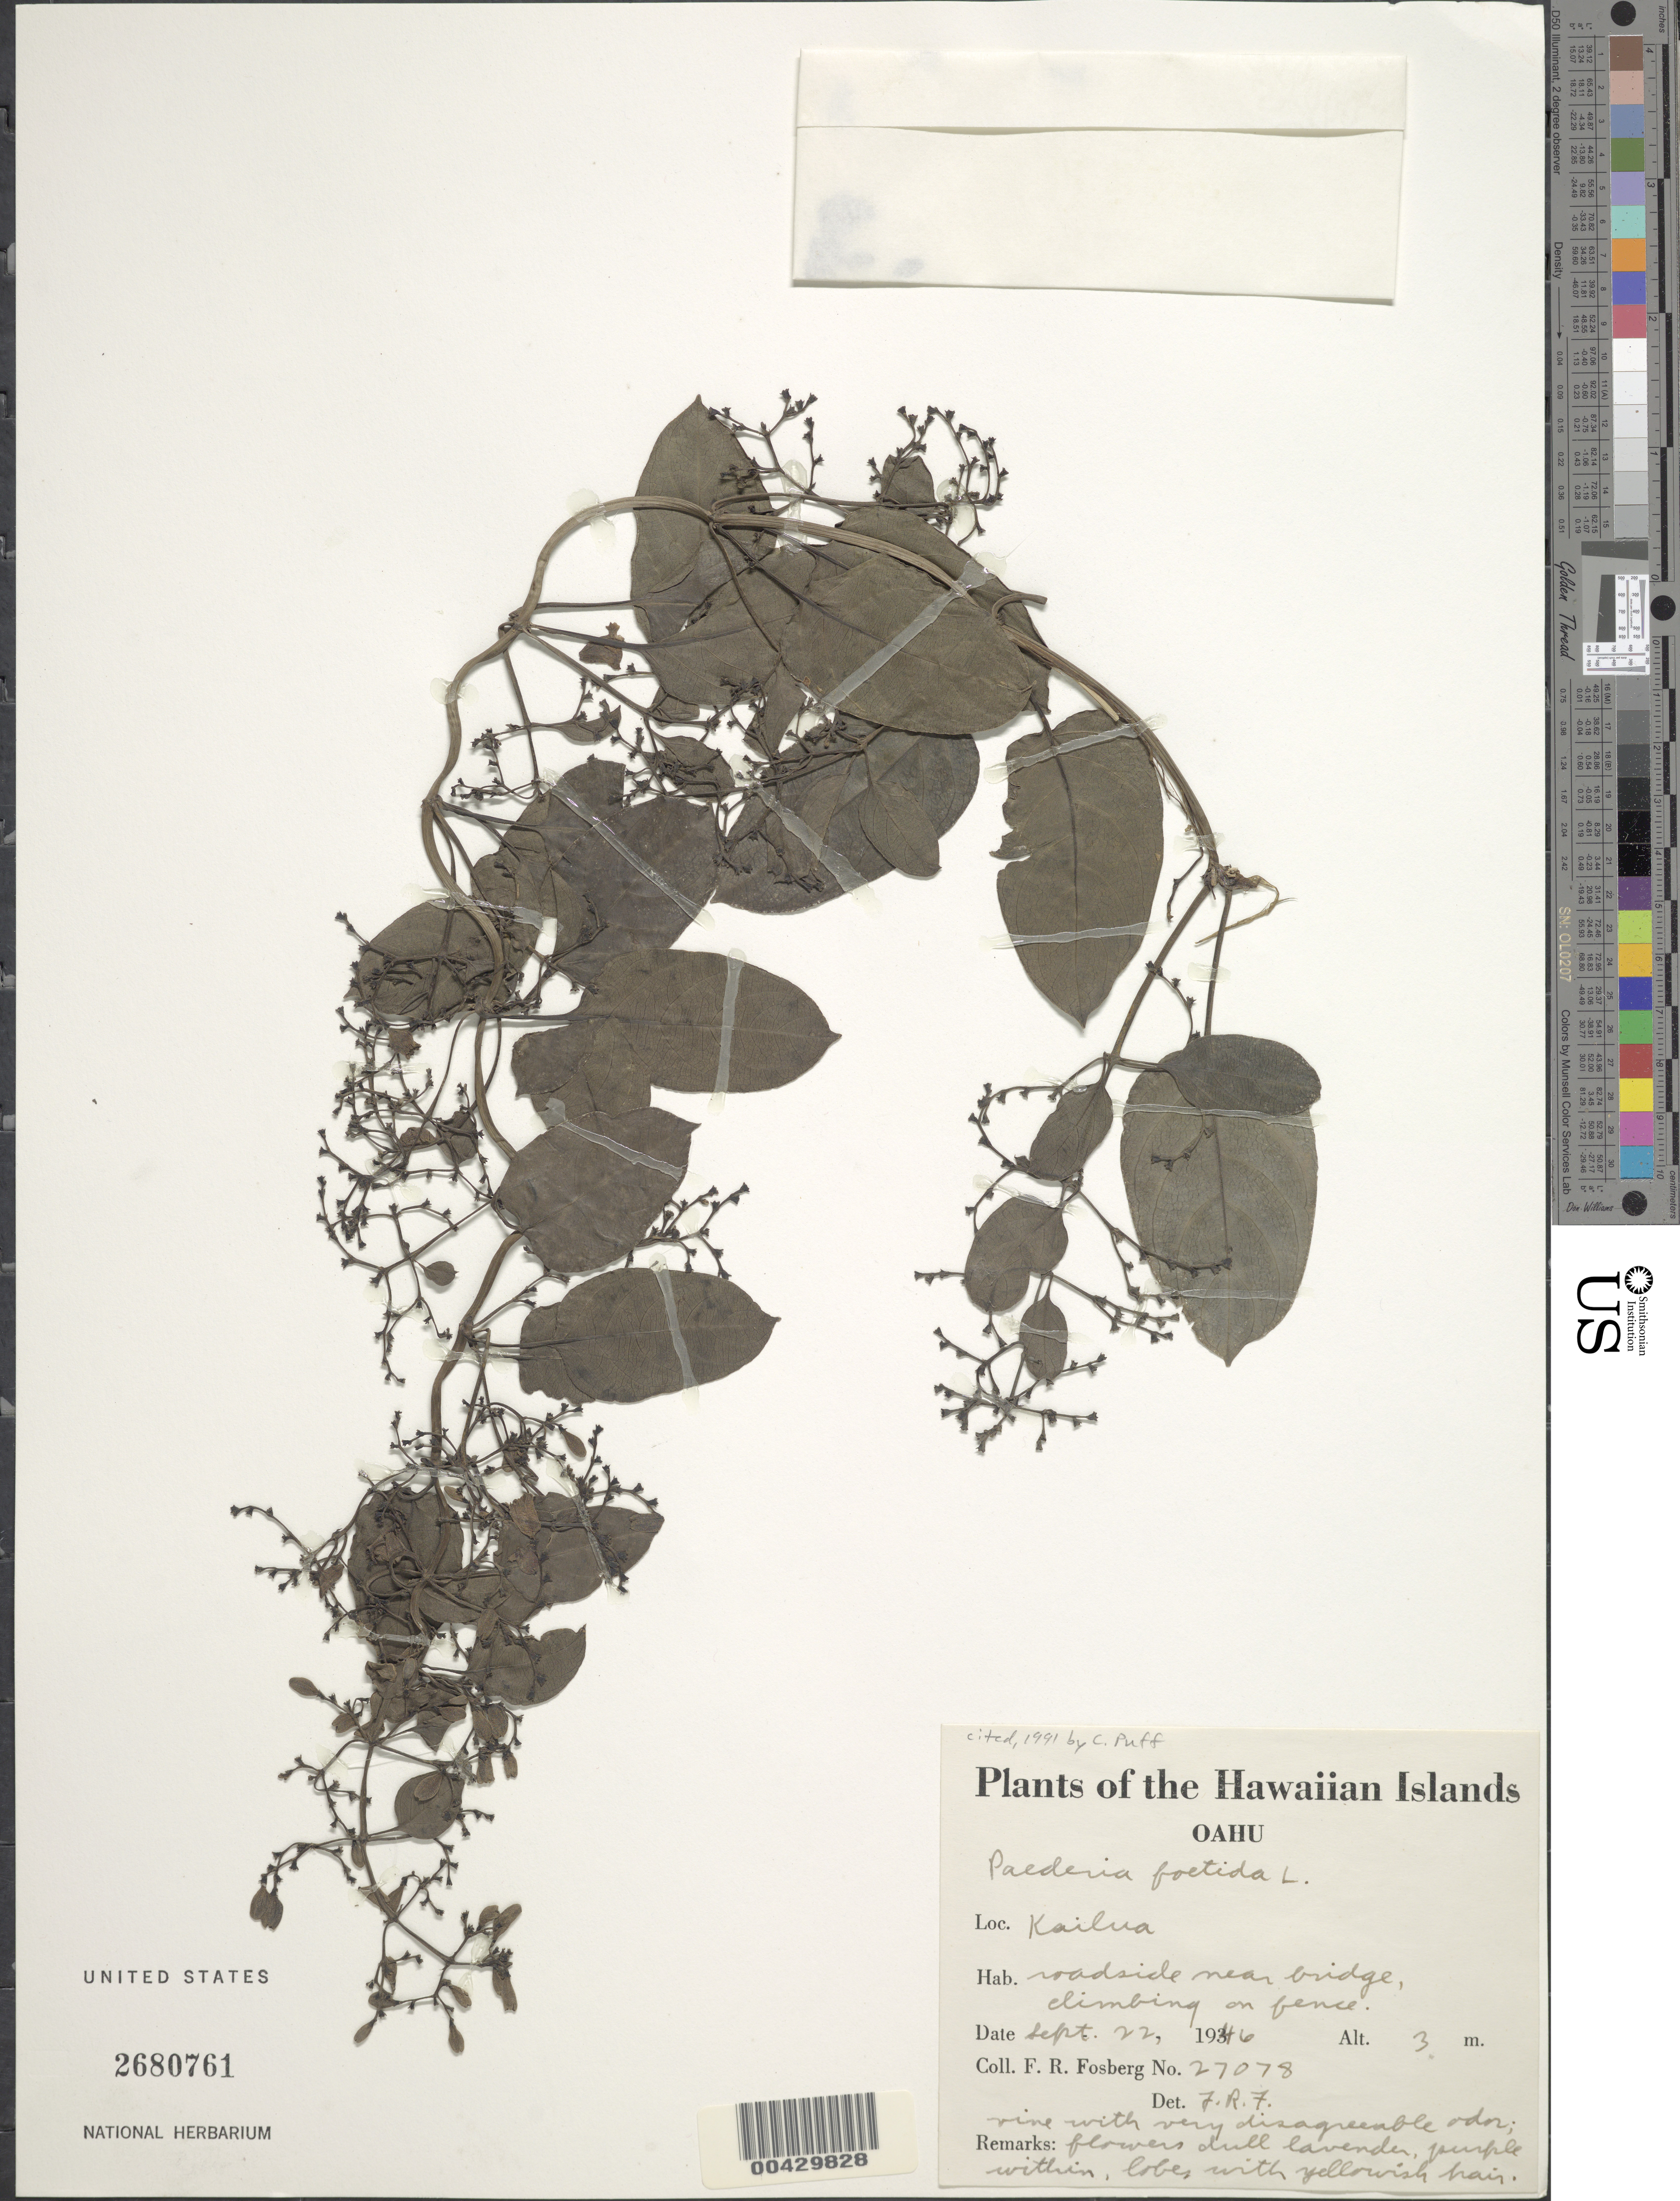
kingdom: Plantae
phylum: Tracheophyta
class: Magnoliopsida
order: Gentianales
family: Rubiaceae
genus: Paederia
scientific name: Paederia foetida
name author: L.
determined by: Fosberg, F. R.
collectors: F. R. Fosberg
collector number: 27078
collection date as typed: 22 Sep 1946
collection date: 1946-09-22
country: United States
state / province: Hawaii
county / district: Kauai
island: Kaua'i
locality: Kailua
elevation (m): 3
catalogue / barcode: US 2680761